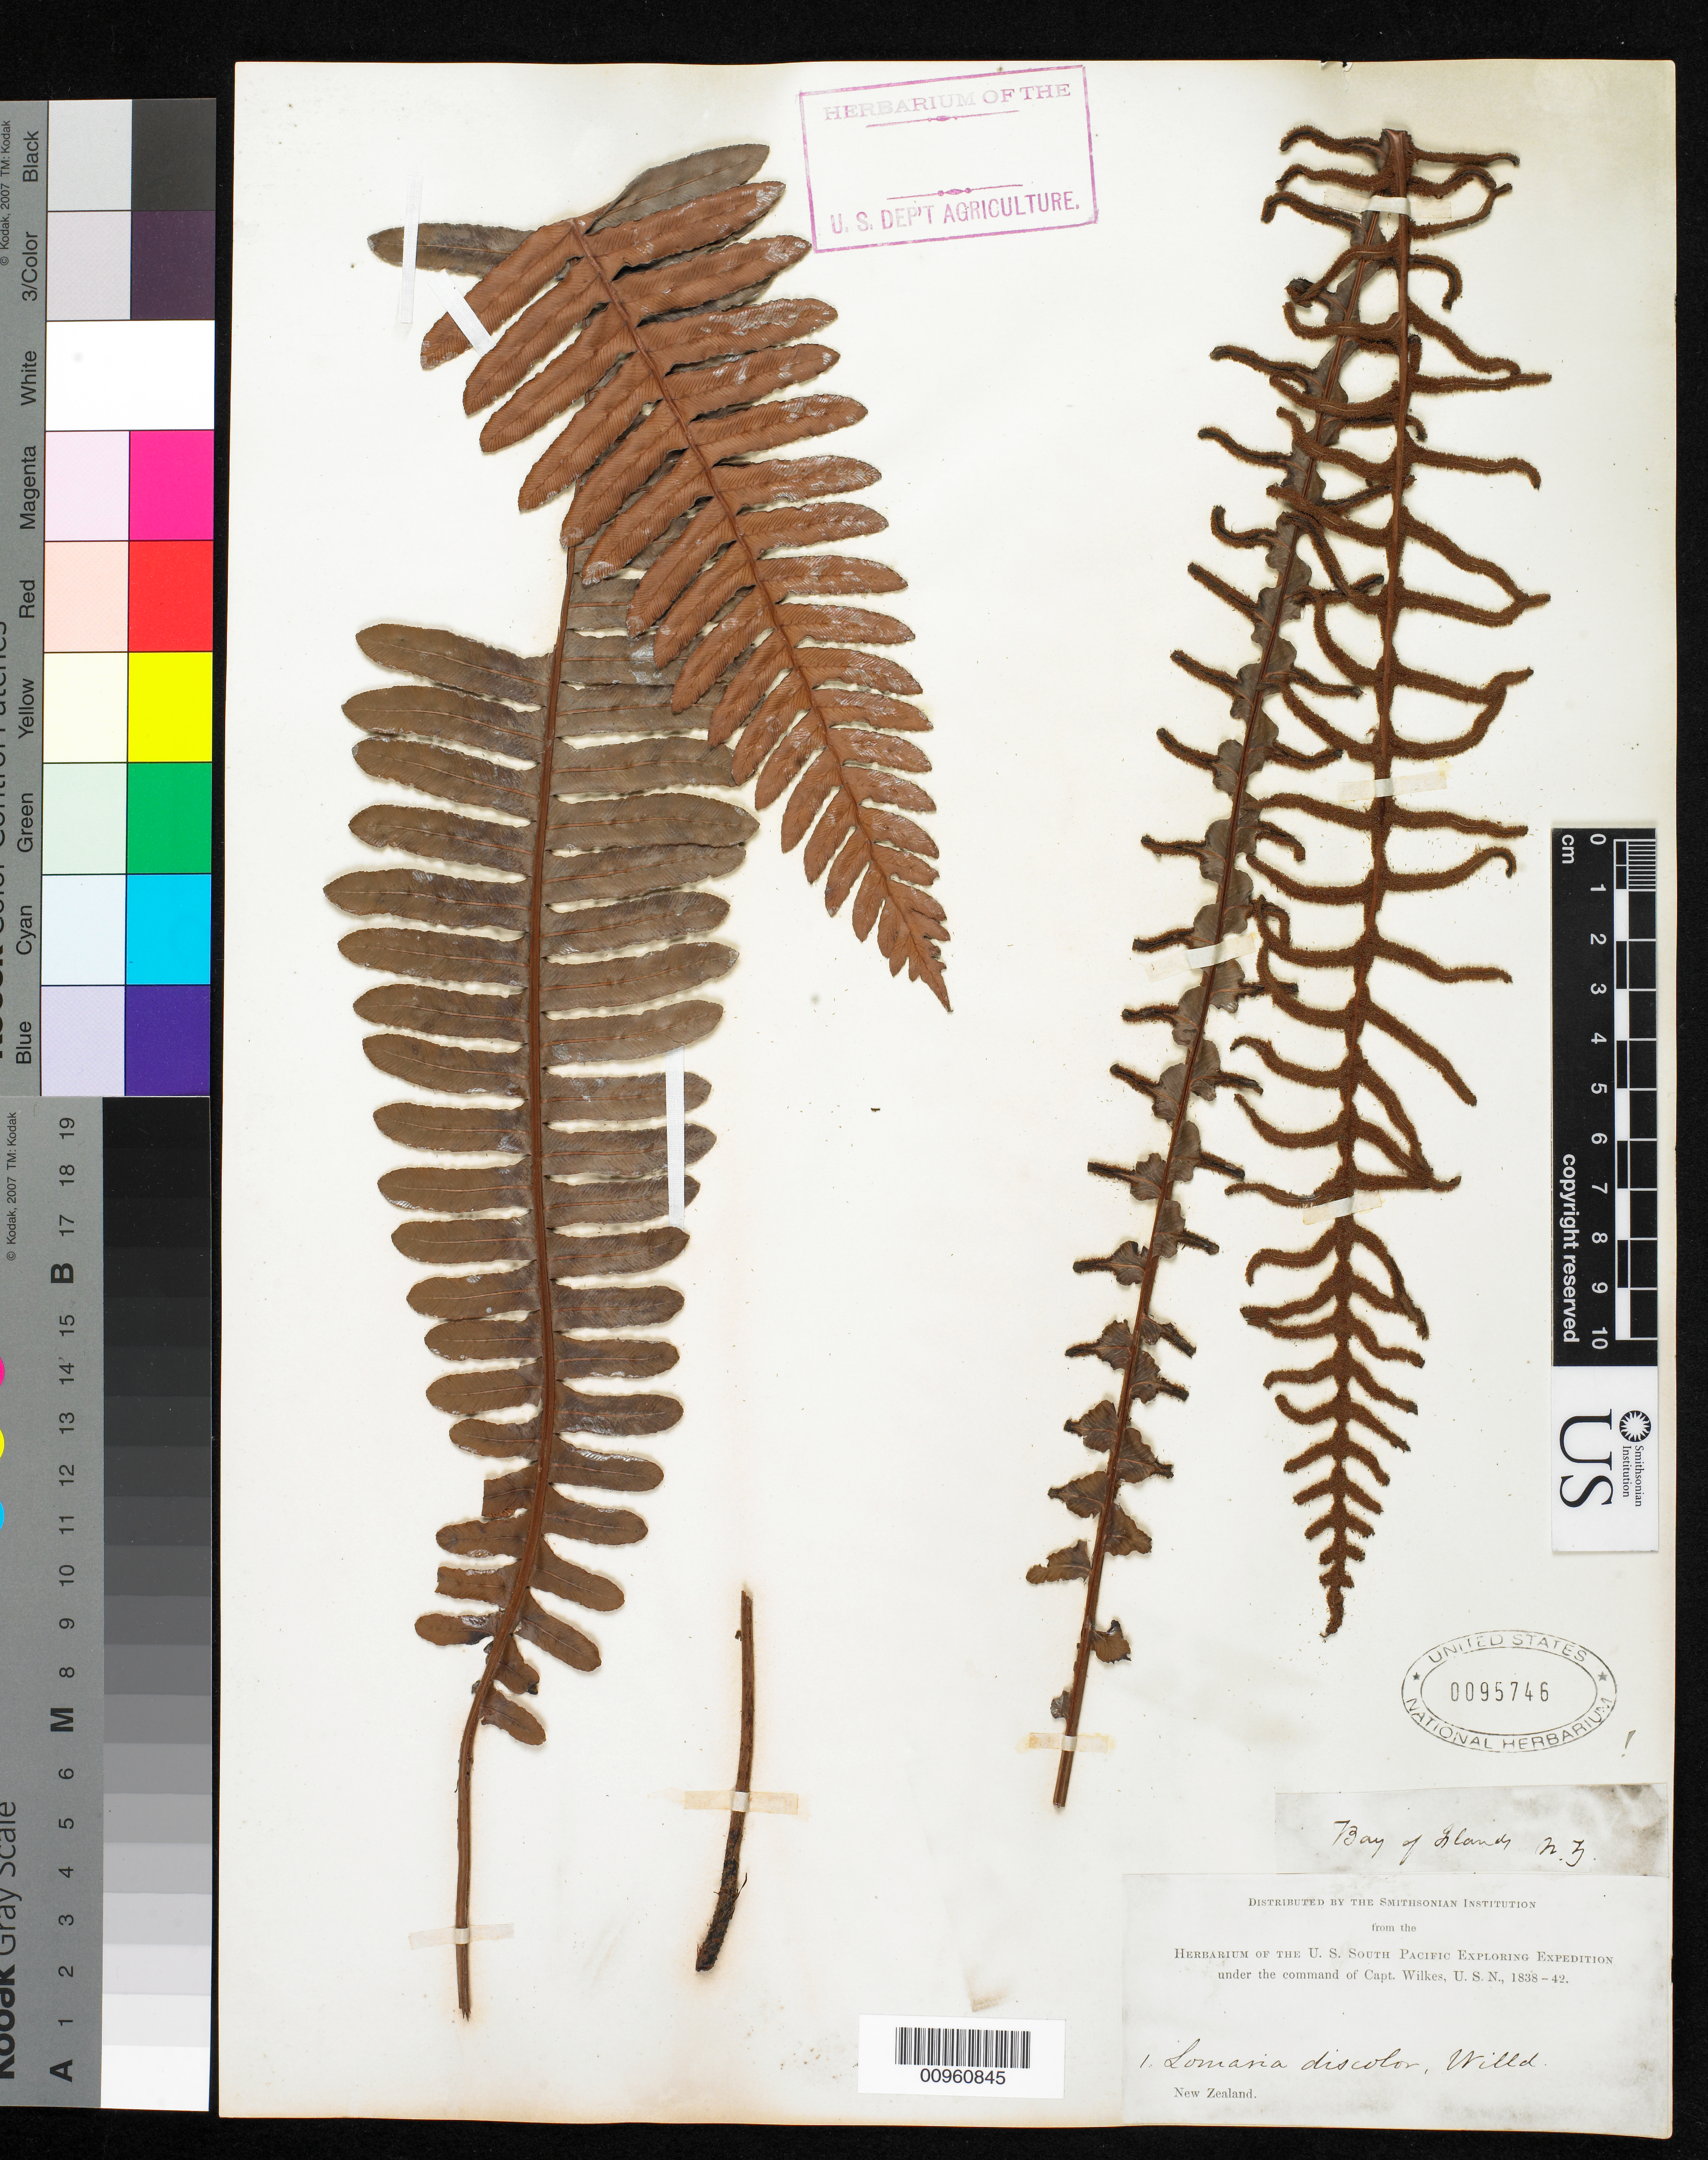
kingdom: Plantae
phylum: Tracheophyta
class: Polypodiopsida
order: Polypodiales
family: Blechnaceae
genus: Blechnum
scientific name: Blechnum discolor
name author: (G. Forst.) Keyserl.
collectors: Wilkes Explor. Exped.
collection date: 1838/1842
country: New Zealand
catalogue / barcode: US 95746